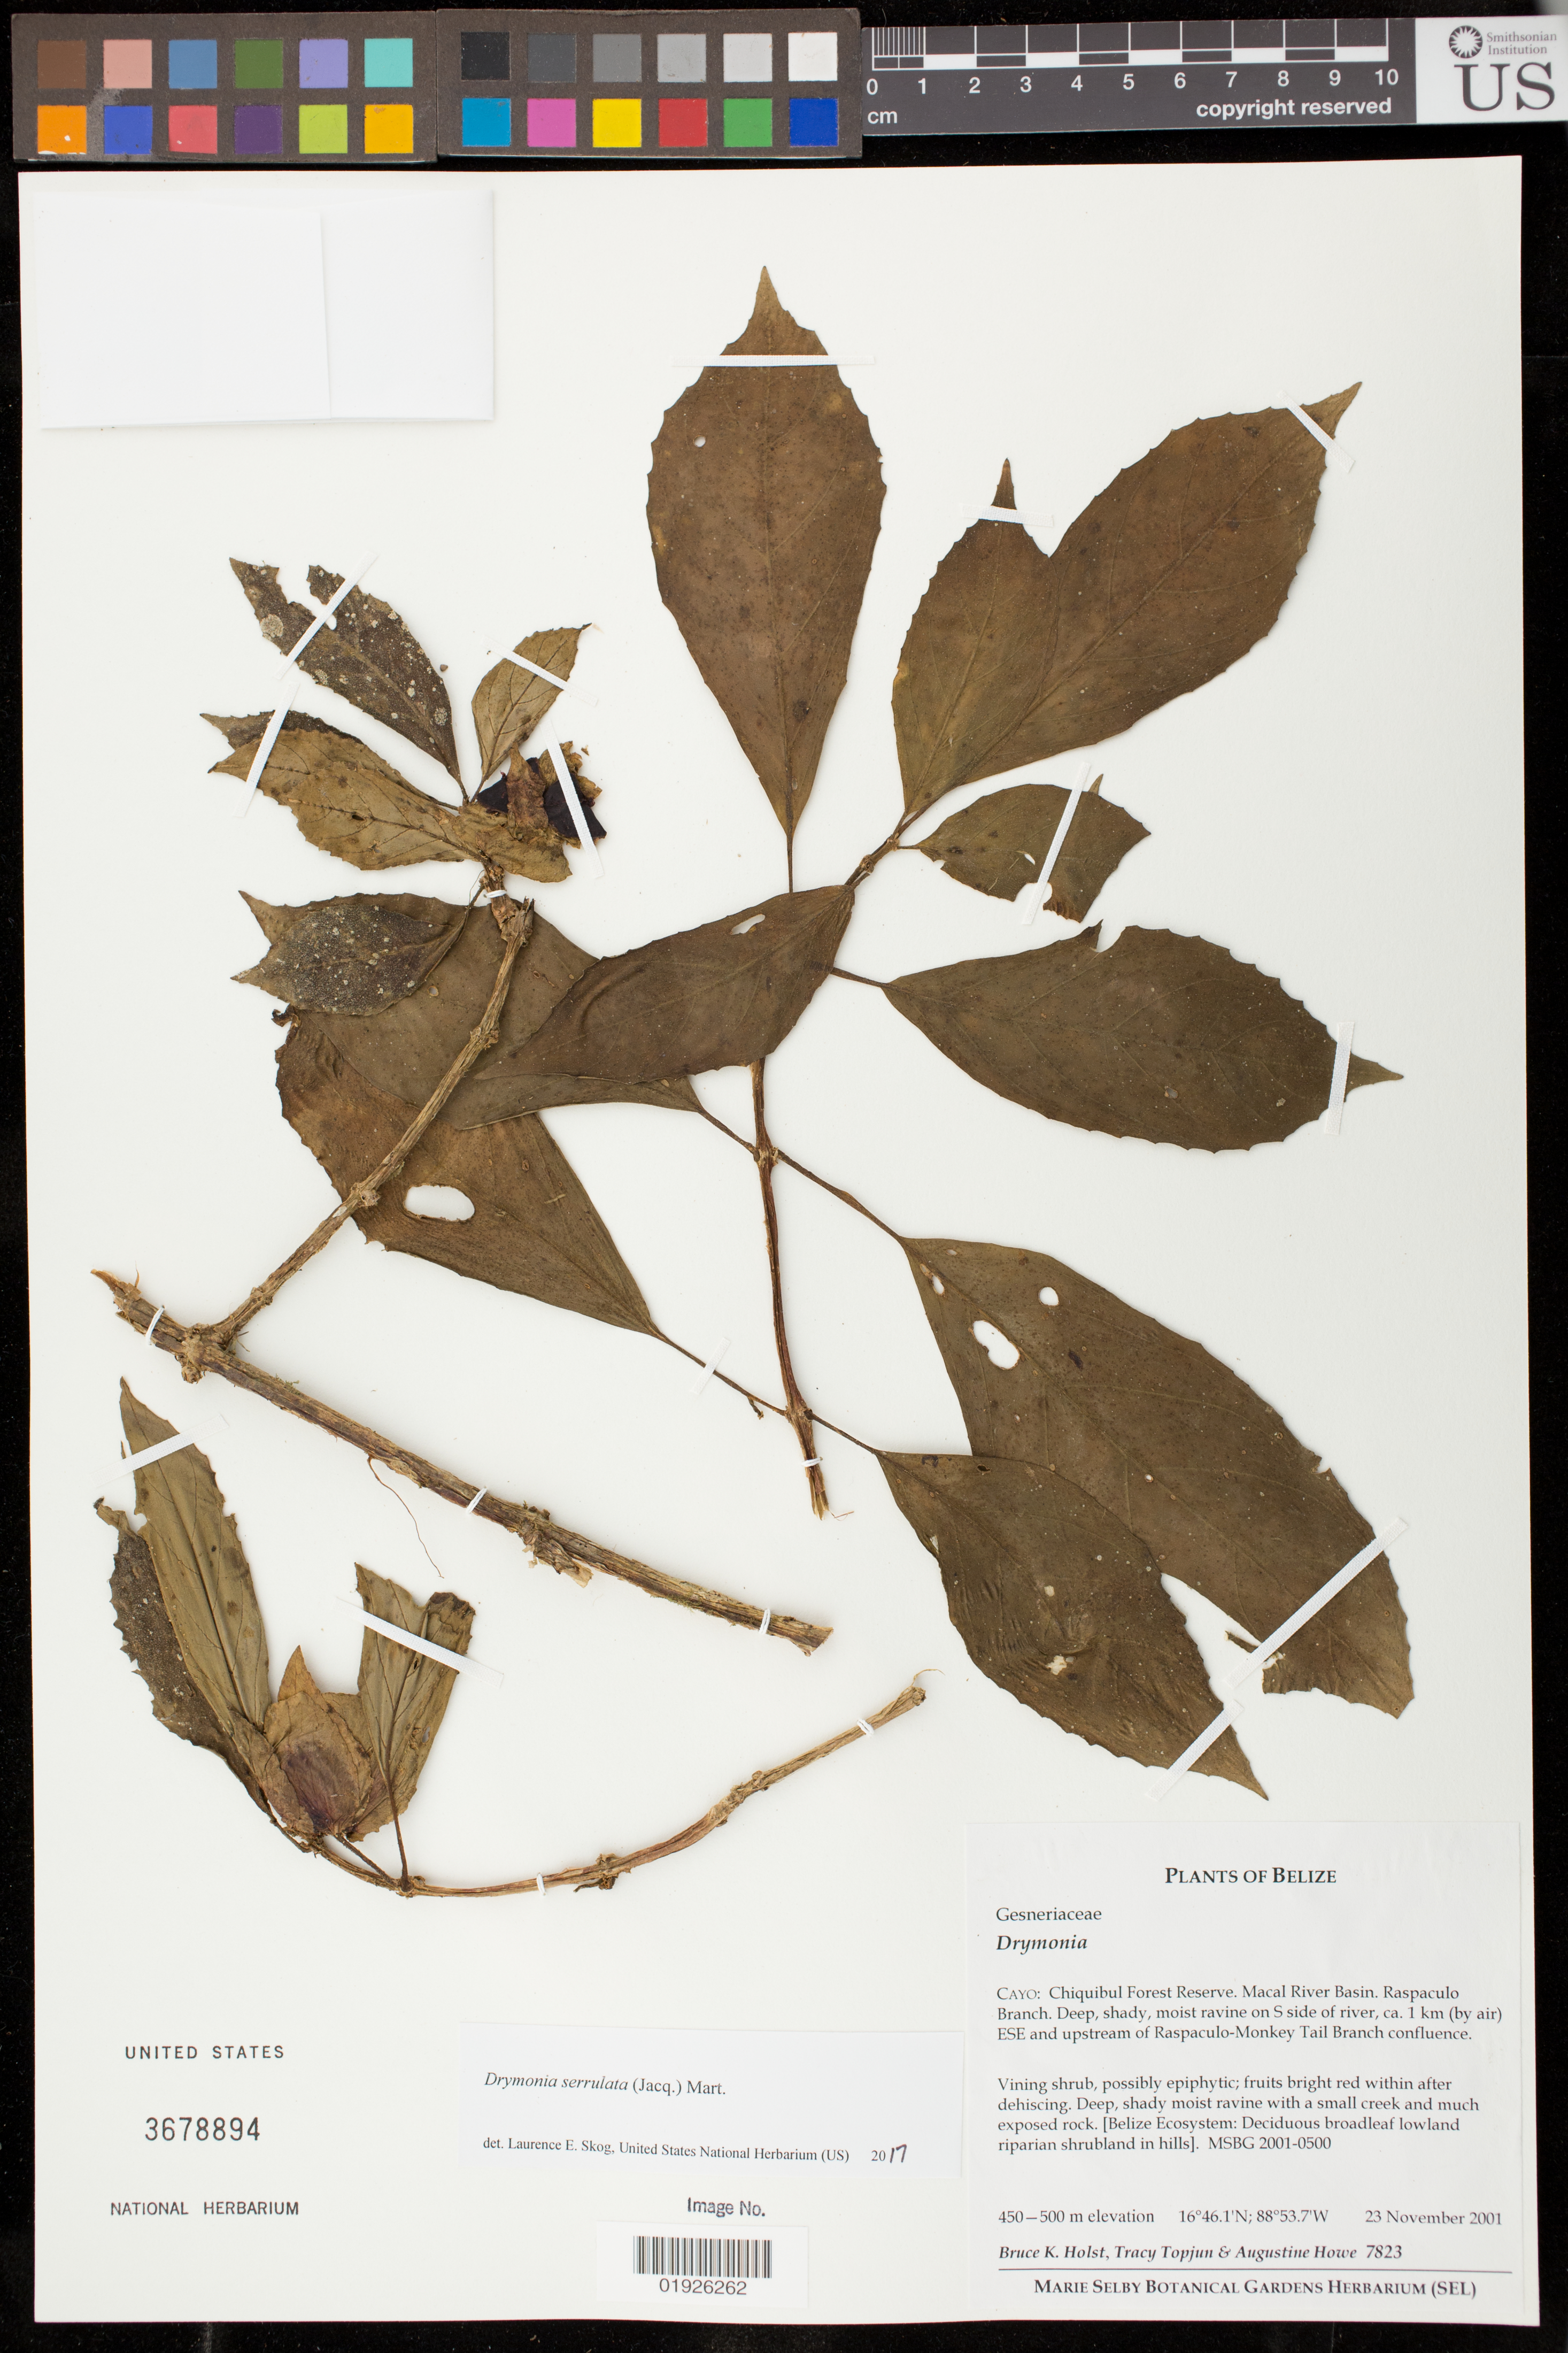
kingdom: Plantae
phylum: Tracheophyta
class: Magnoliopsida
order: Lamiales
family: Gesneriaceae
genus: Drymonia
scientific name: Drymonia serrulata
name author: (Jacq.) Mart.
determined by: Skog, Laurence E.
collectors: B. Holst, T. Topjun & A. Howe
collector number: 7823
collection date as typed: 23 November 2001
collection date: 2001-11-23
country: Belize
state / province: Cayo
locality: Chiquibul Forest Reserve. Macal River Basin. Raspaculo Branch. Deep, shady, moist ravine on S side of river, ca. 1 km (by air) ESE and upstream of Raspaculo-Monkey tail Branch confluence.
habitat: Deep, shady moist ravine with a small creek and much exposed rock. Deciduous broadleaf lowland riparian shrubland in hills.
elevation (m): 450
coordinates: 16 46.1 N, 88 53.7 W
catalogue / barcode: US 3678894